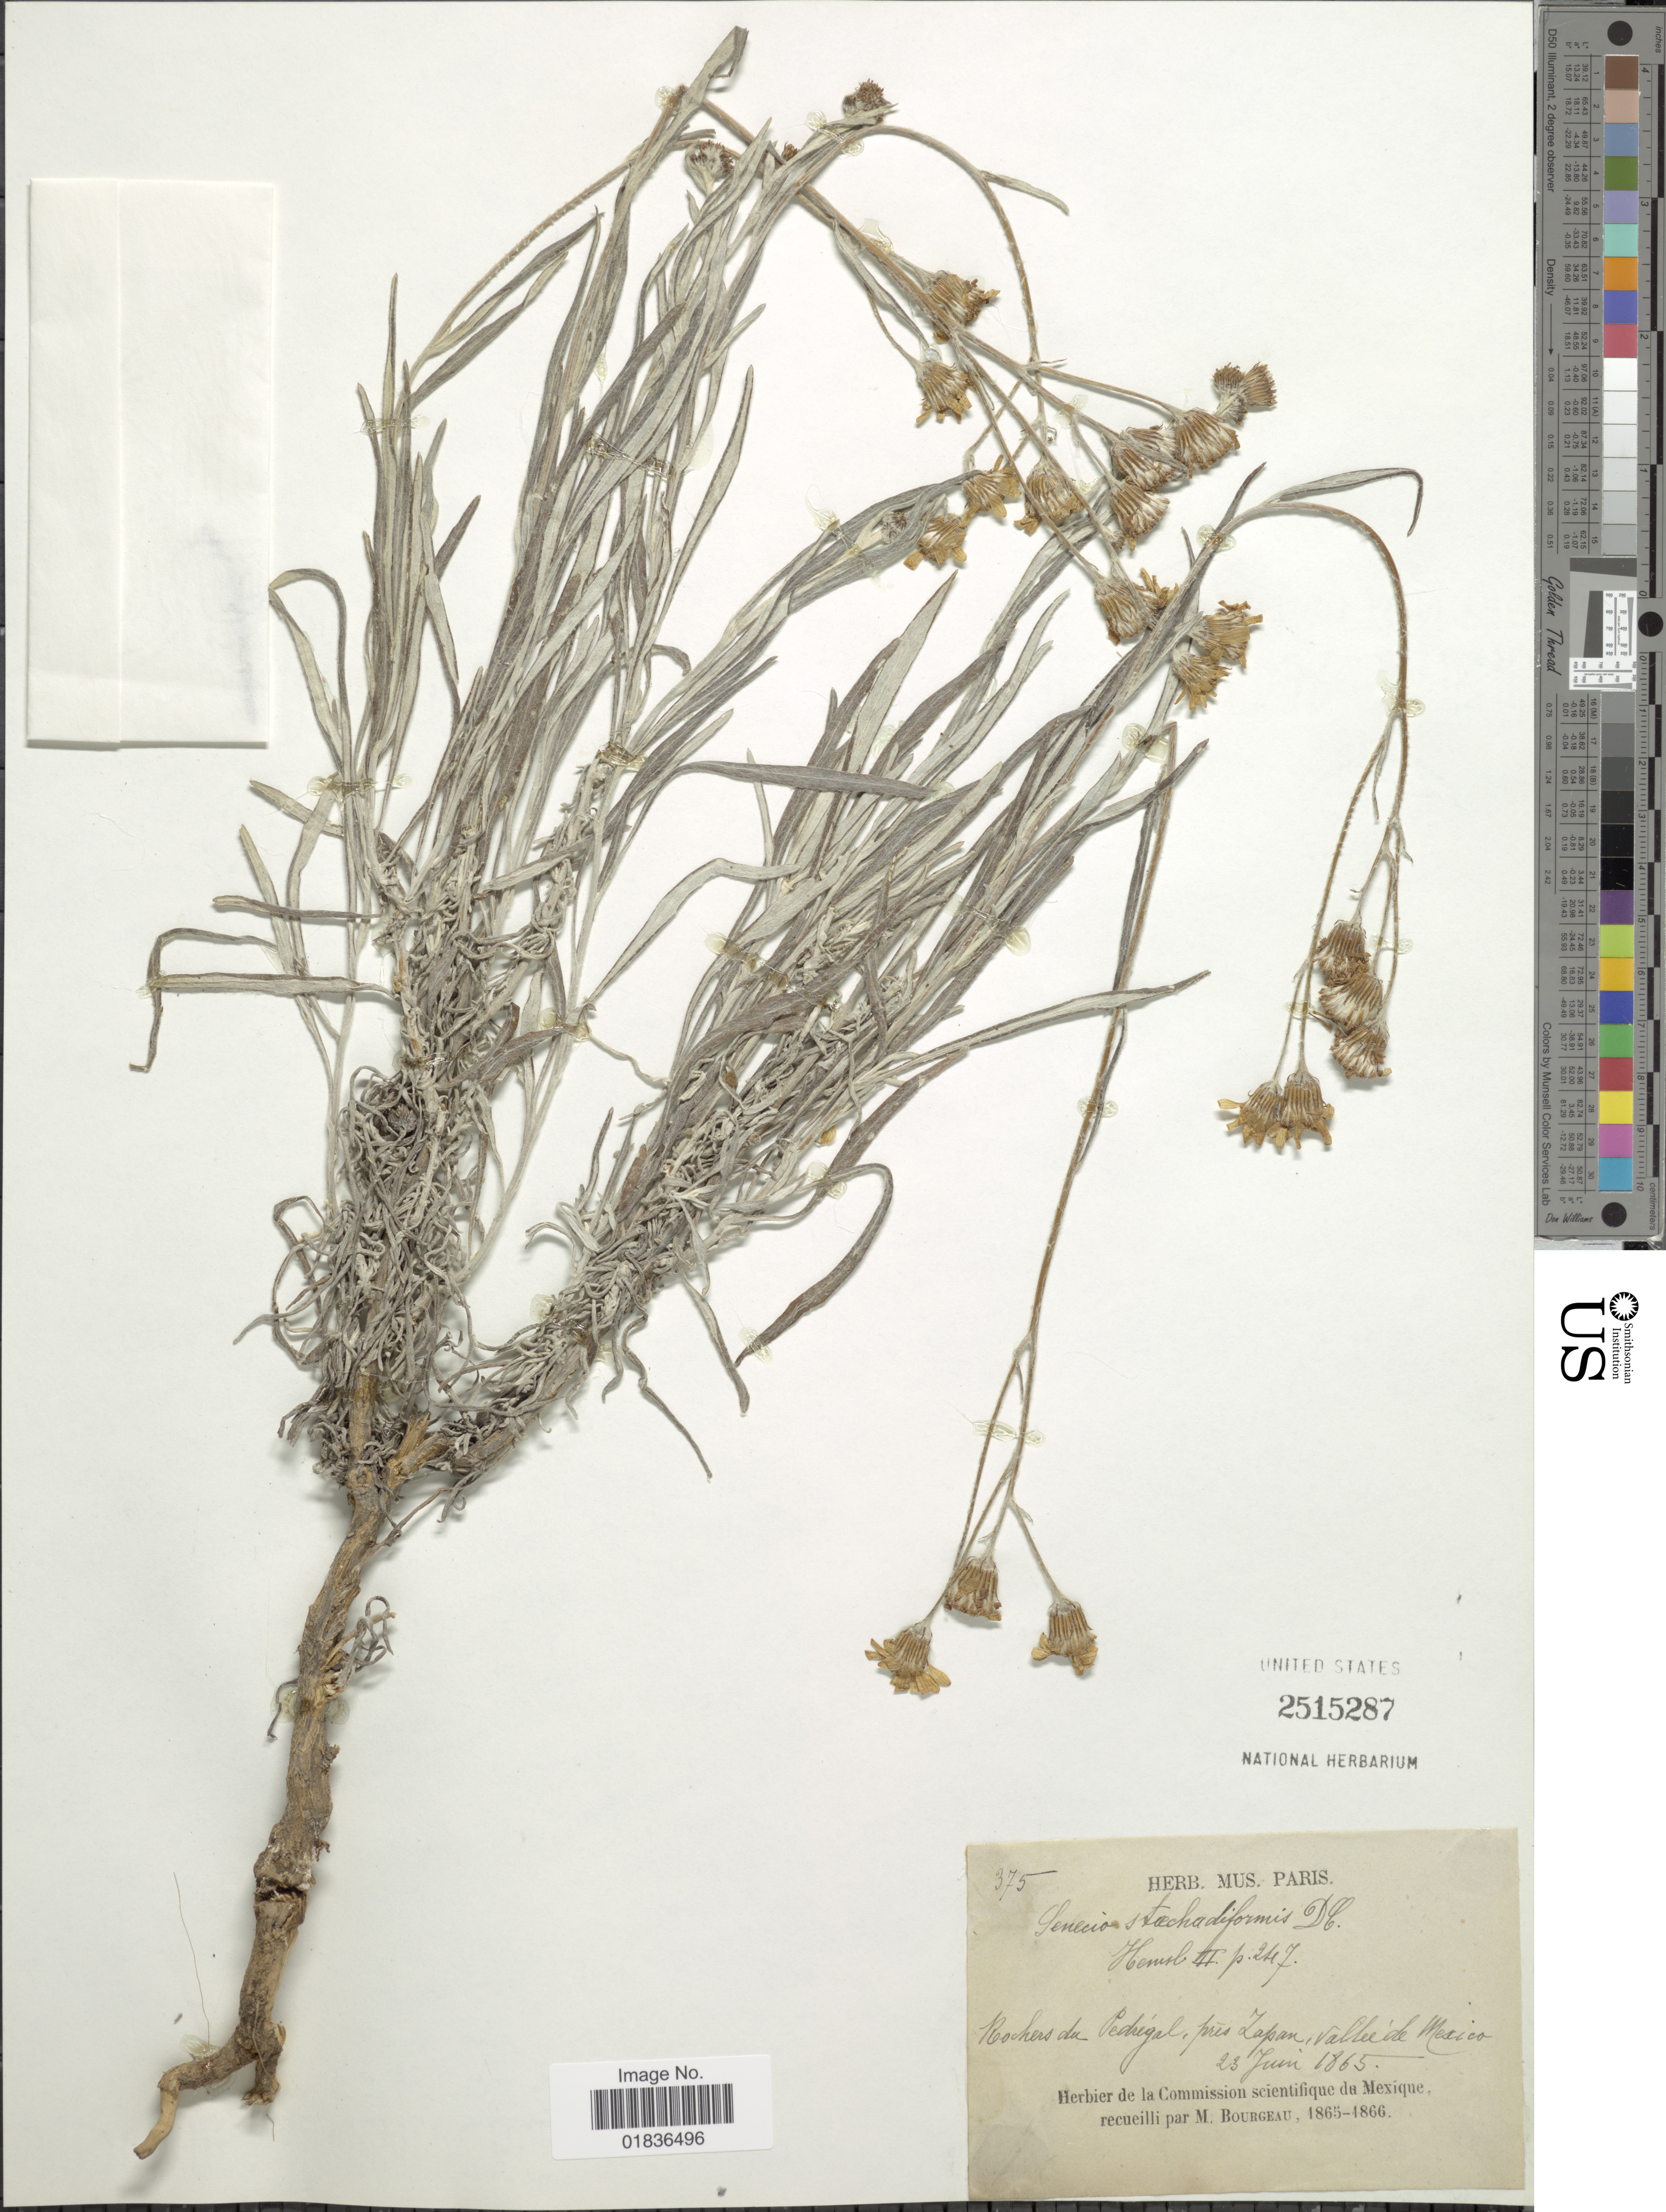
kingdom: Plantae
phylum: Tracheophyta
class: Magnoliopsida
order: Asterales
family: Asteraceae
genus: Senecio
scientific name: Senecio stoechadiformis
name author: DC.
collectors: M. Bourgeau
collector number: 375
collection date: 1865-06-23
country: Mexico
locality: Rochers du Pedregal, pres Zapan, Vallee de Mexico.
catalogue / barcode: US 2515287